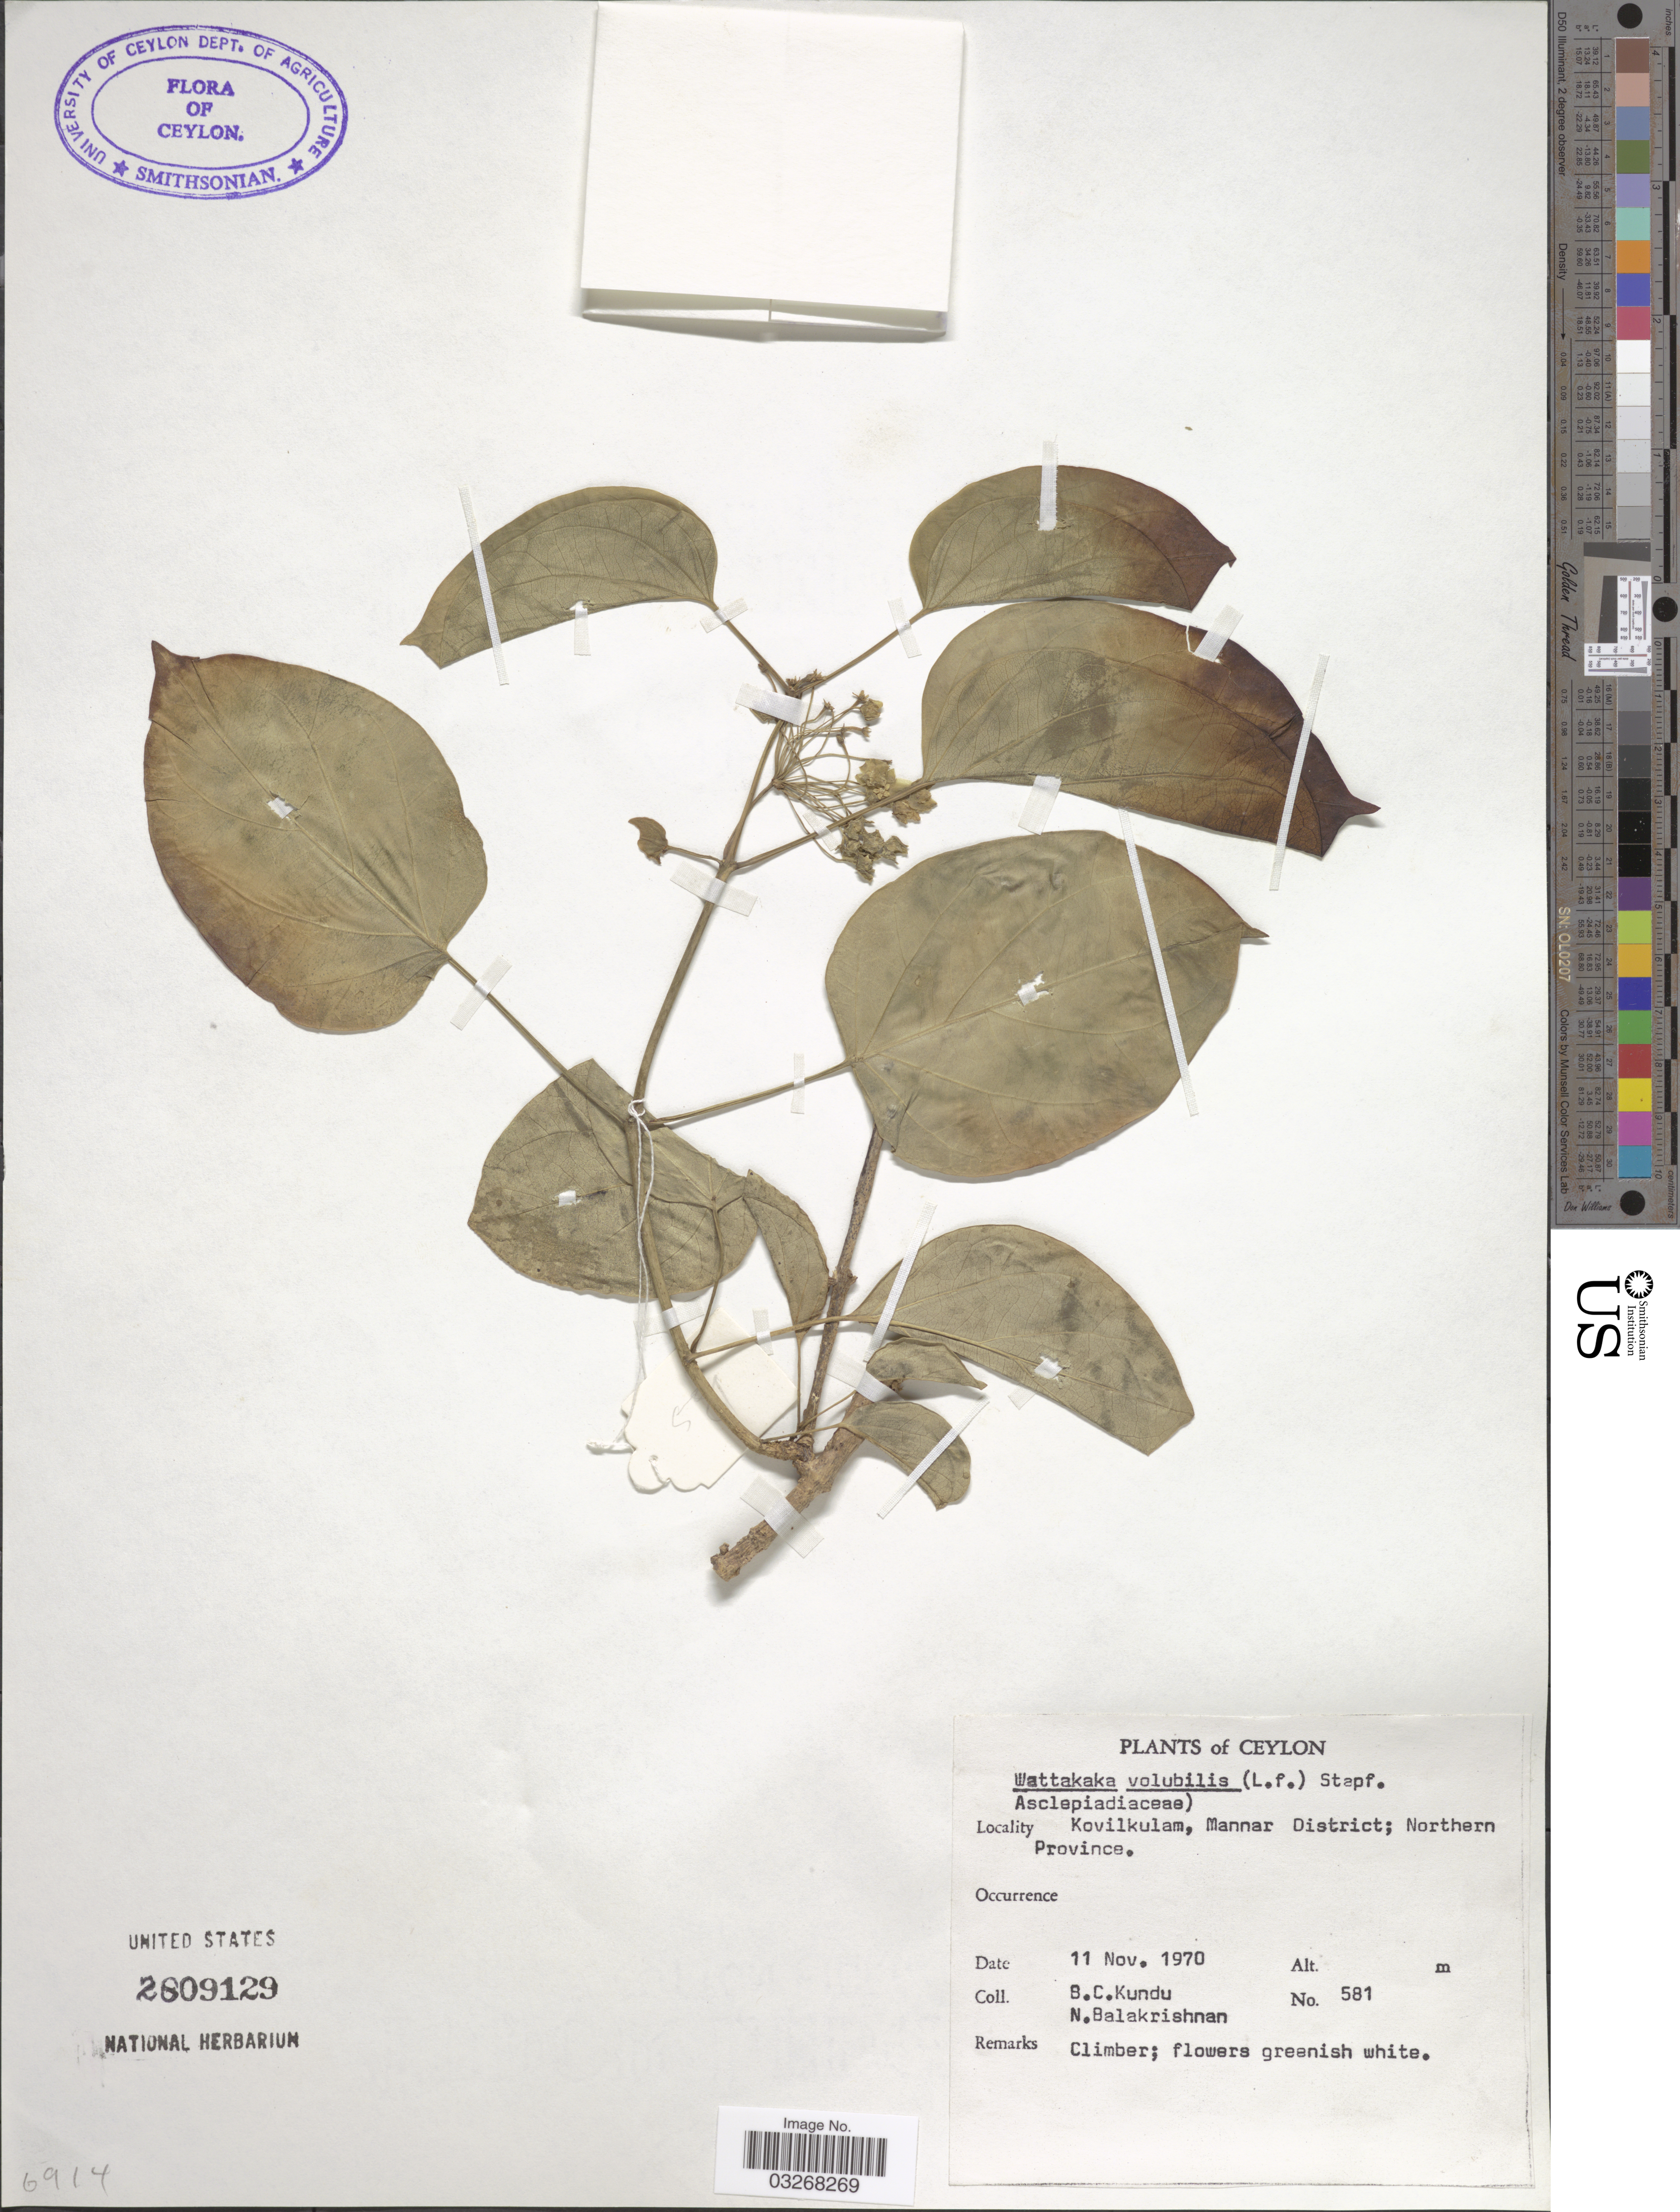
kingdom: Plantae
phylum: Tracheophyta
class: Magnoliopsida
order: Gentianales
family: Apocynaceae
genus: Dregea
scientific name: Dregea volubilis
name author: (L. f.) Benth. ex Hook. f.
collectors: B. C. Kundu & N. Balakrishnan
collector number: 581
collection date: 1970-11-11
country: Sri Lanka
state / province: Northern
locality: Ceylon. Kovilkulam, Mannar District.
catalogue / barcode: US 2809129